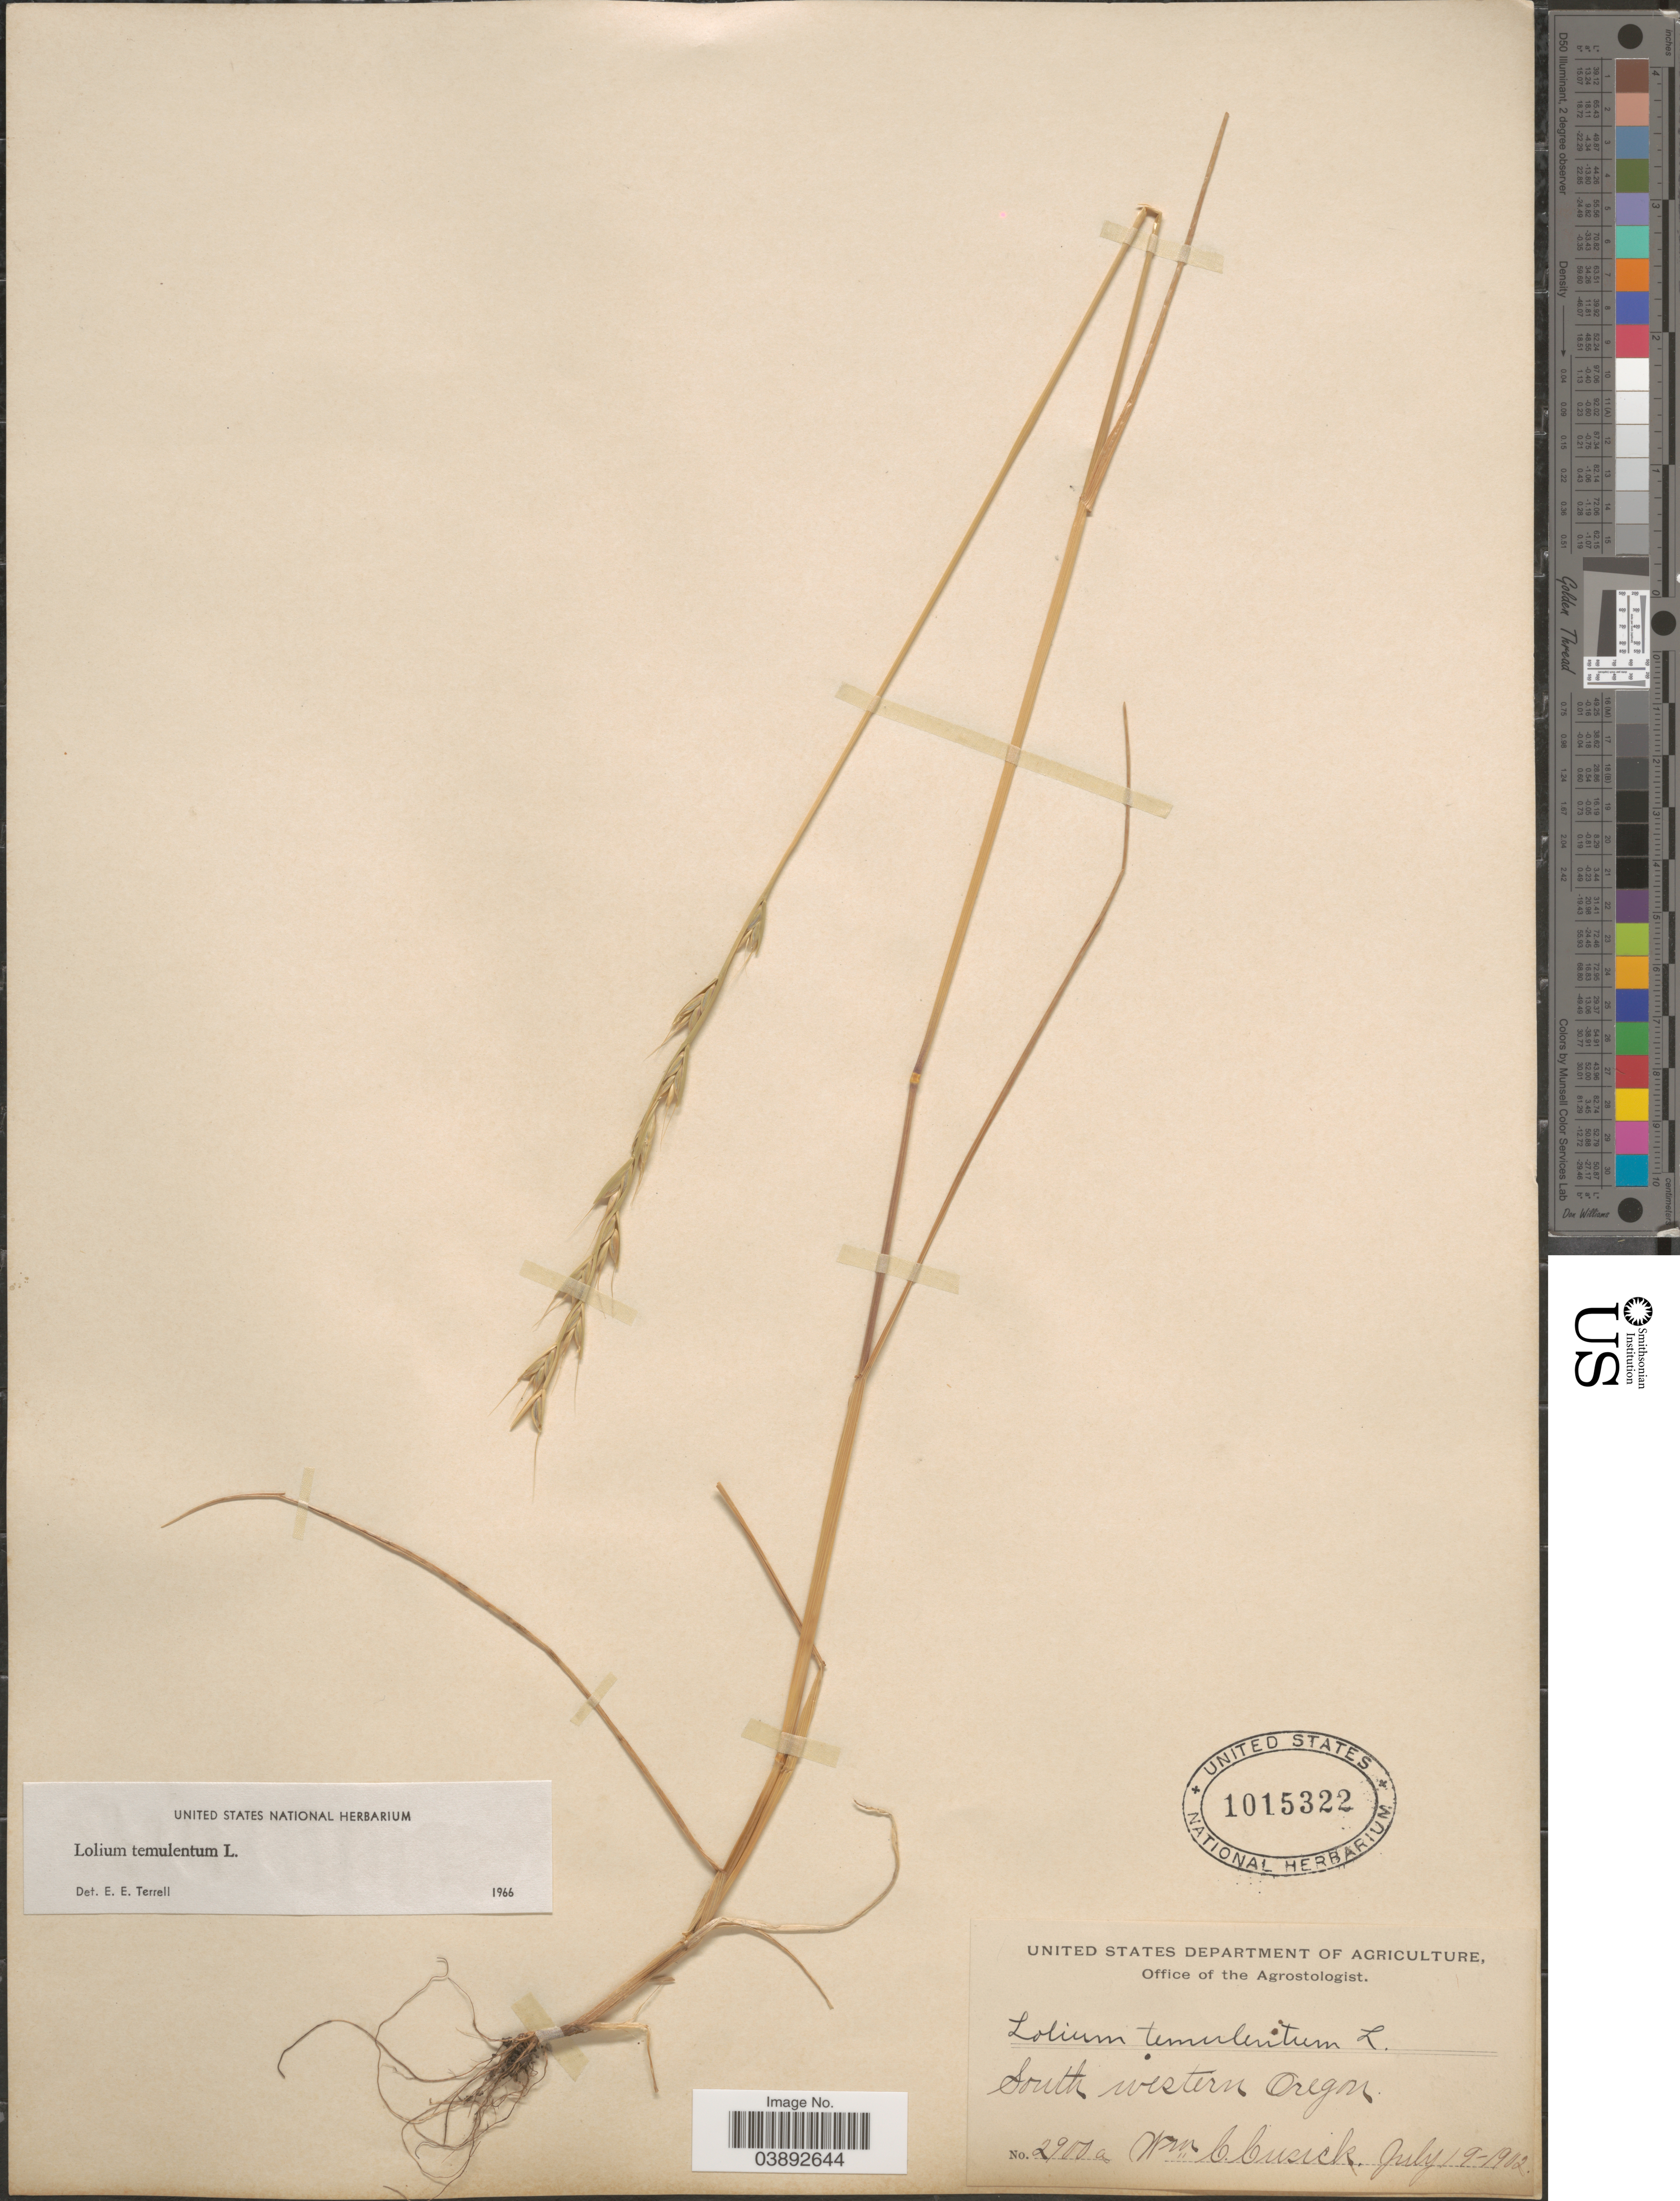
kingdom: Plantae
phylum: Tracheophyta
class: Liliopsida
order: Poales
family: Poaceae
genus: Lolium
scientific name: Lolium temulentum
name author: L.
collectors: W. C. Cusick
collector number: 2900a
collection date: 1902-07-19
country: United States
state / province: Oregon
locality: South western Oregon.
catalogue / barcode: US 1015322